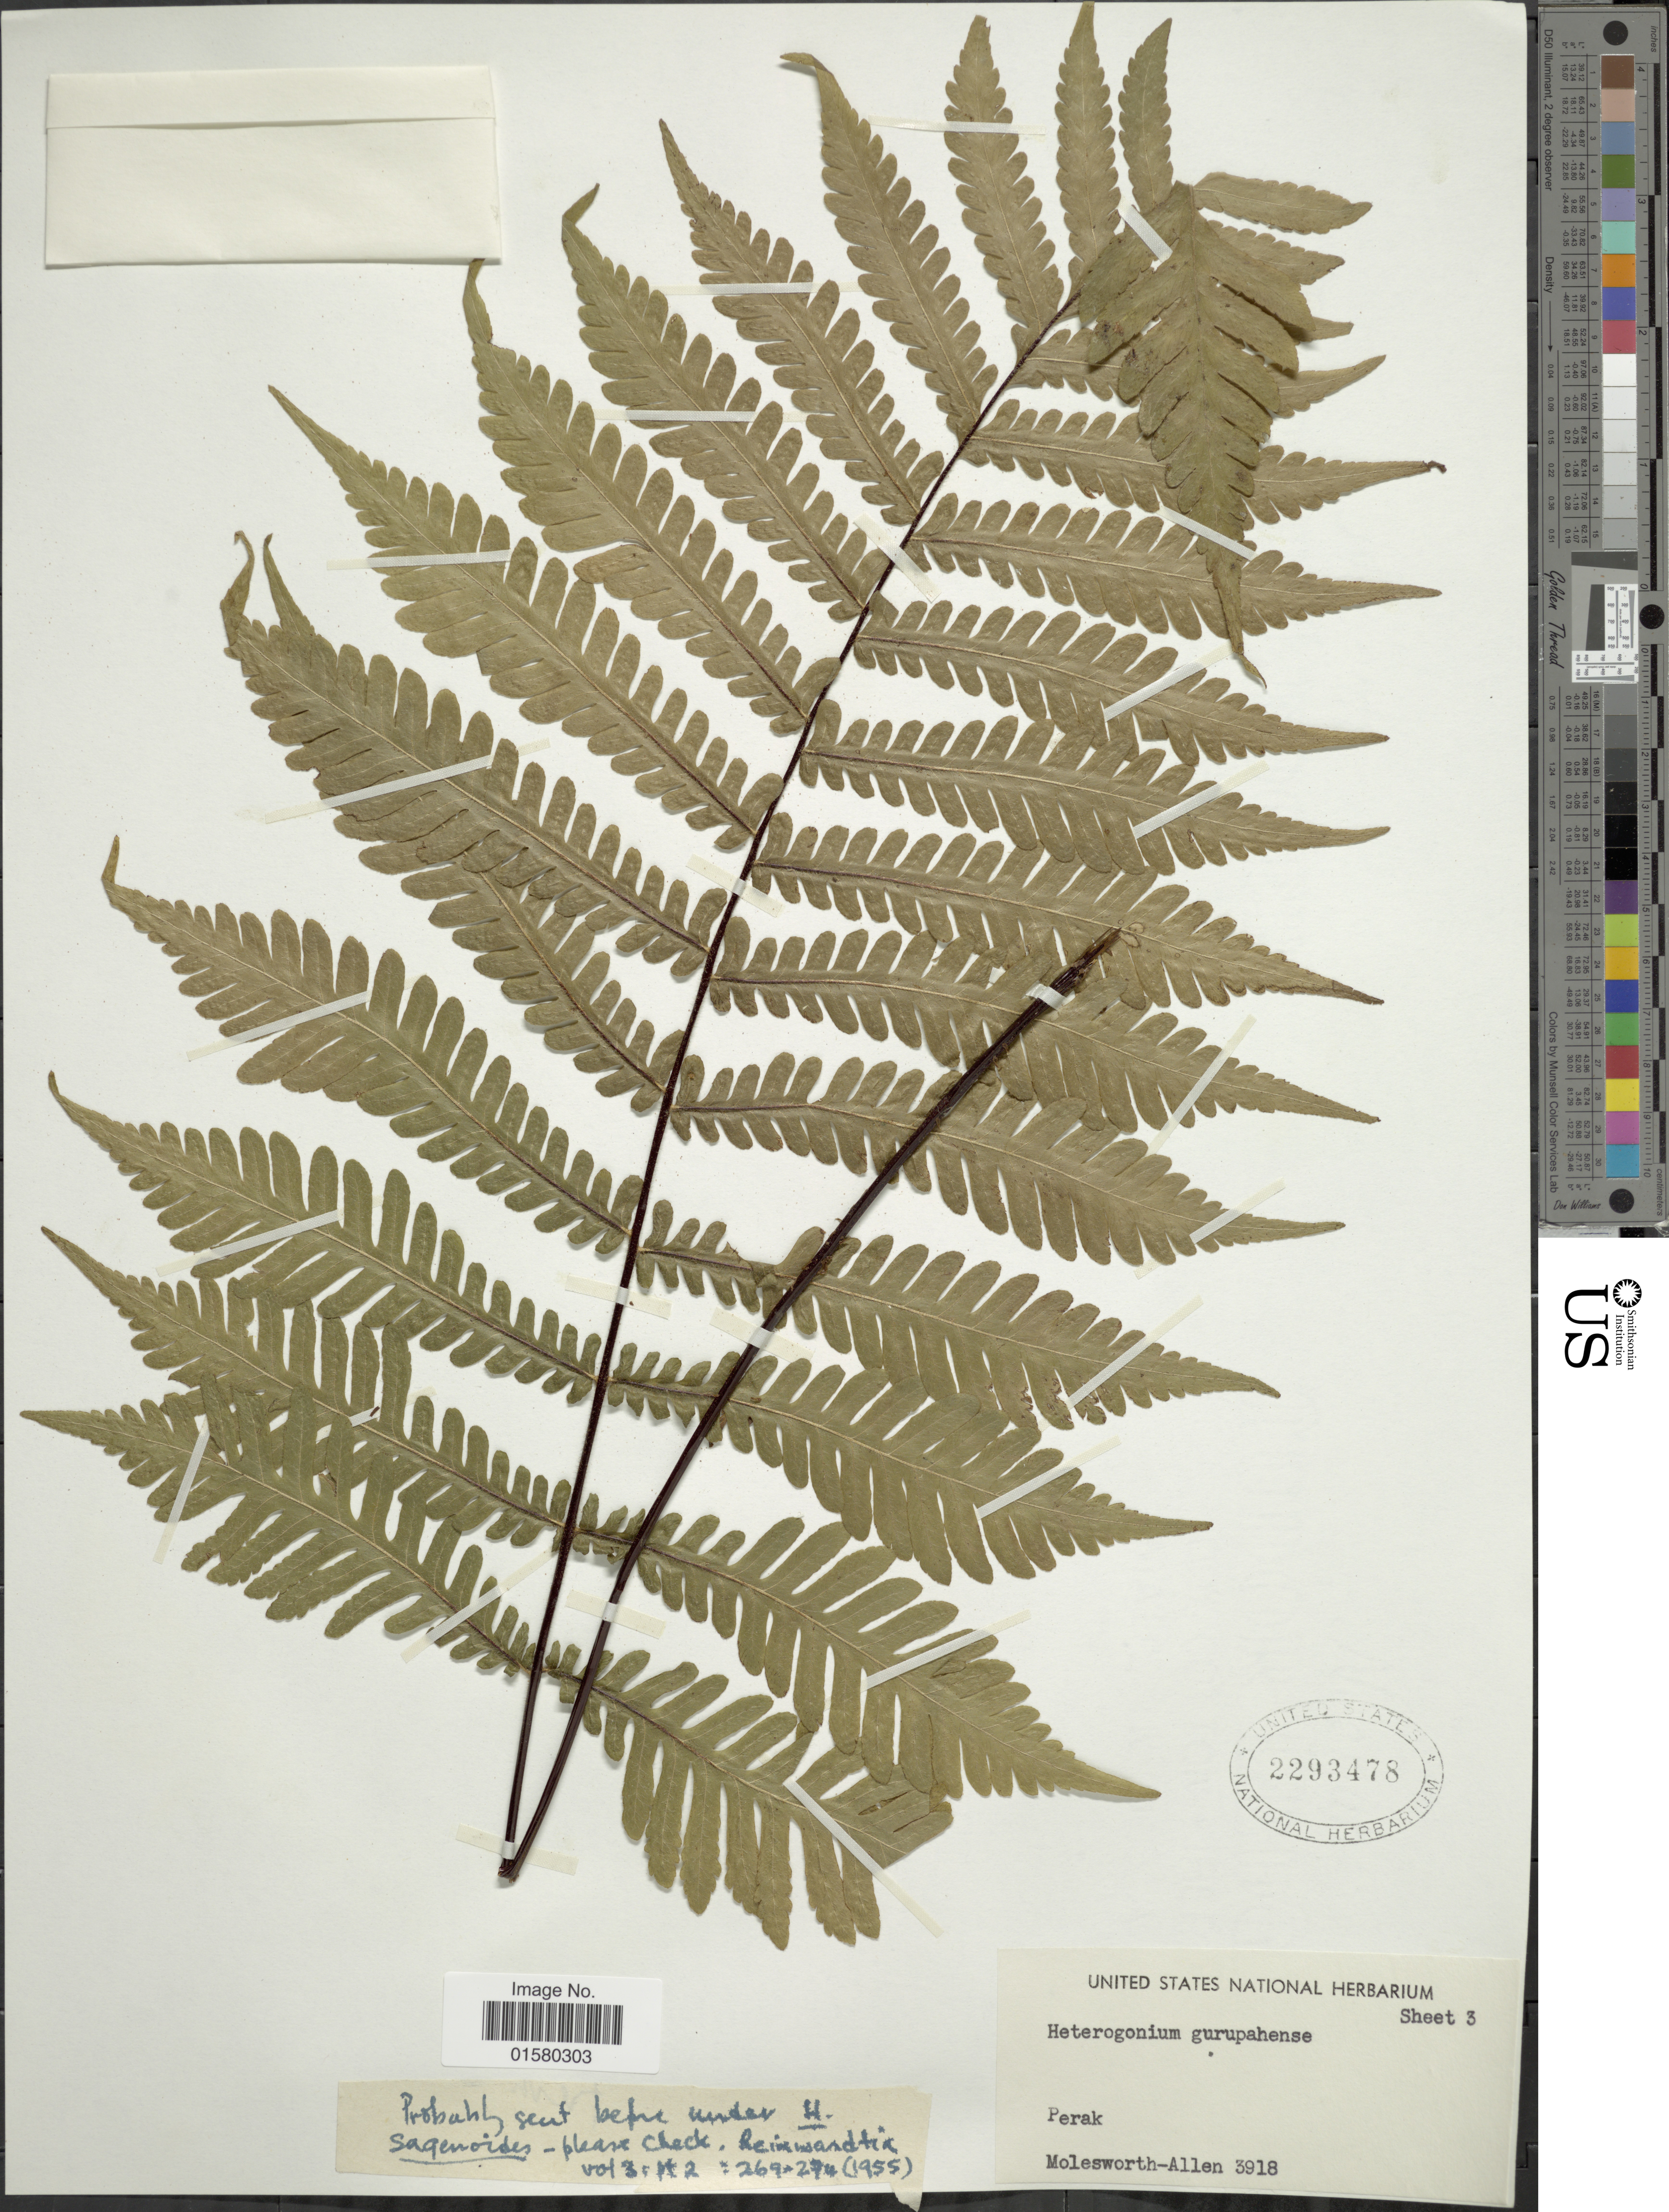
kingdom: Plantae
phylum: Tracheophyta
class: Polypodiopsida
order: Polypodiales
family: Tectariaceae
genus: Tectaria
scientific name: Tectaria gurupahensis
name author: (C. Chr. ex Kjellb. & C. Chr.)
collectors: B. E. G. Molesworth-Allen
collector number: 3918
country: Malaysia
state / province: Perak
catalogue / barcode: US 2293478